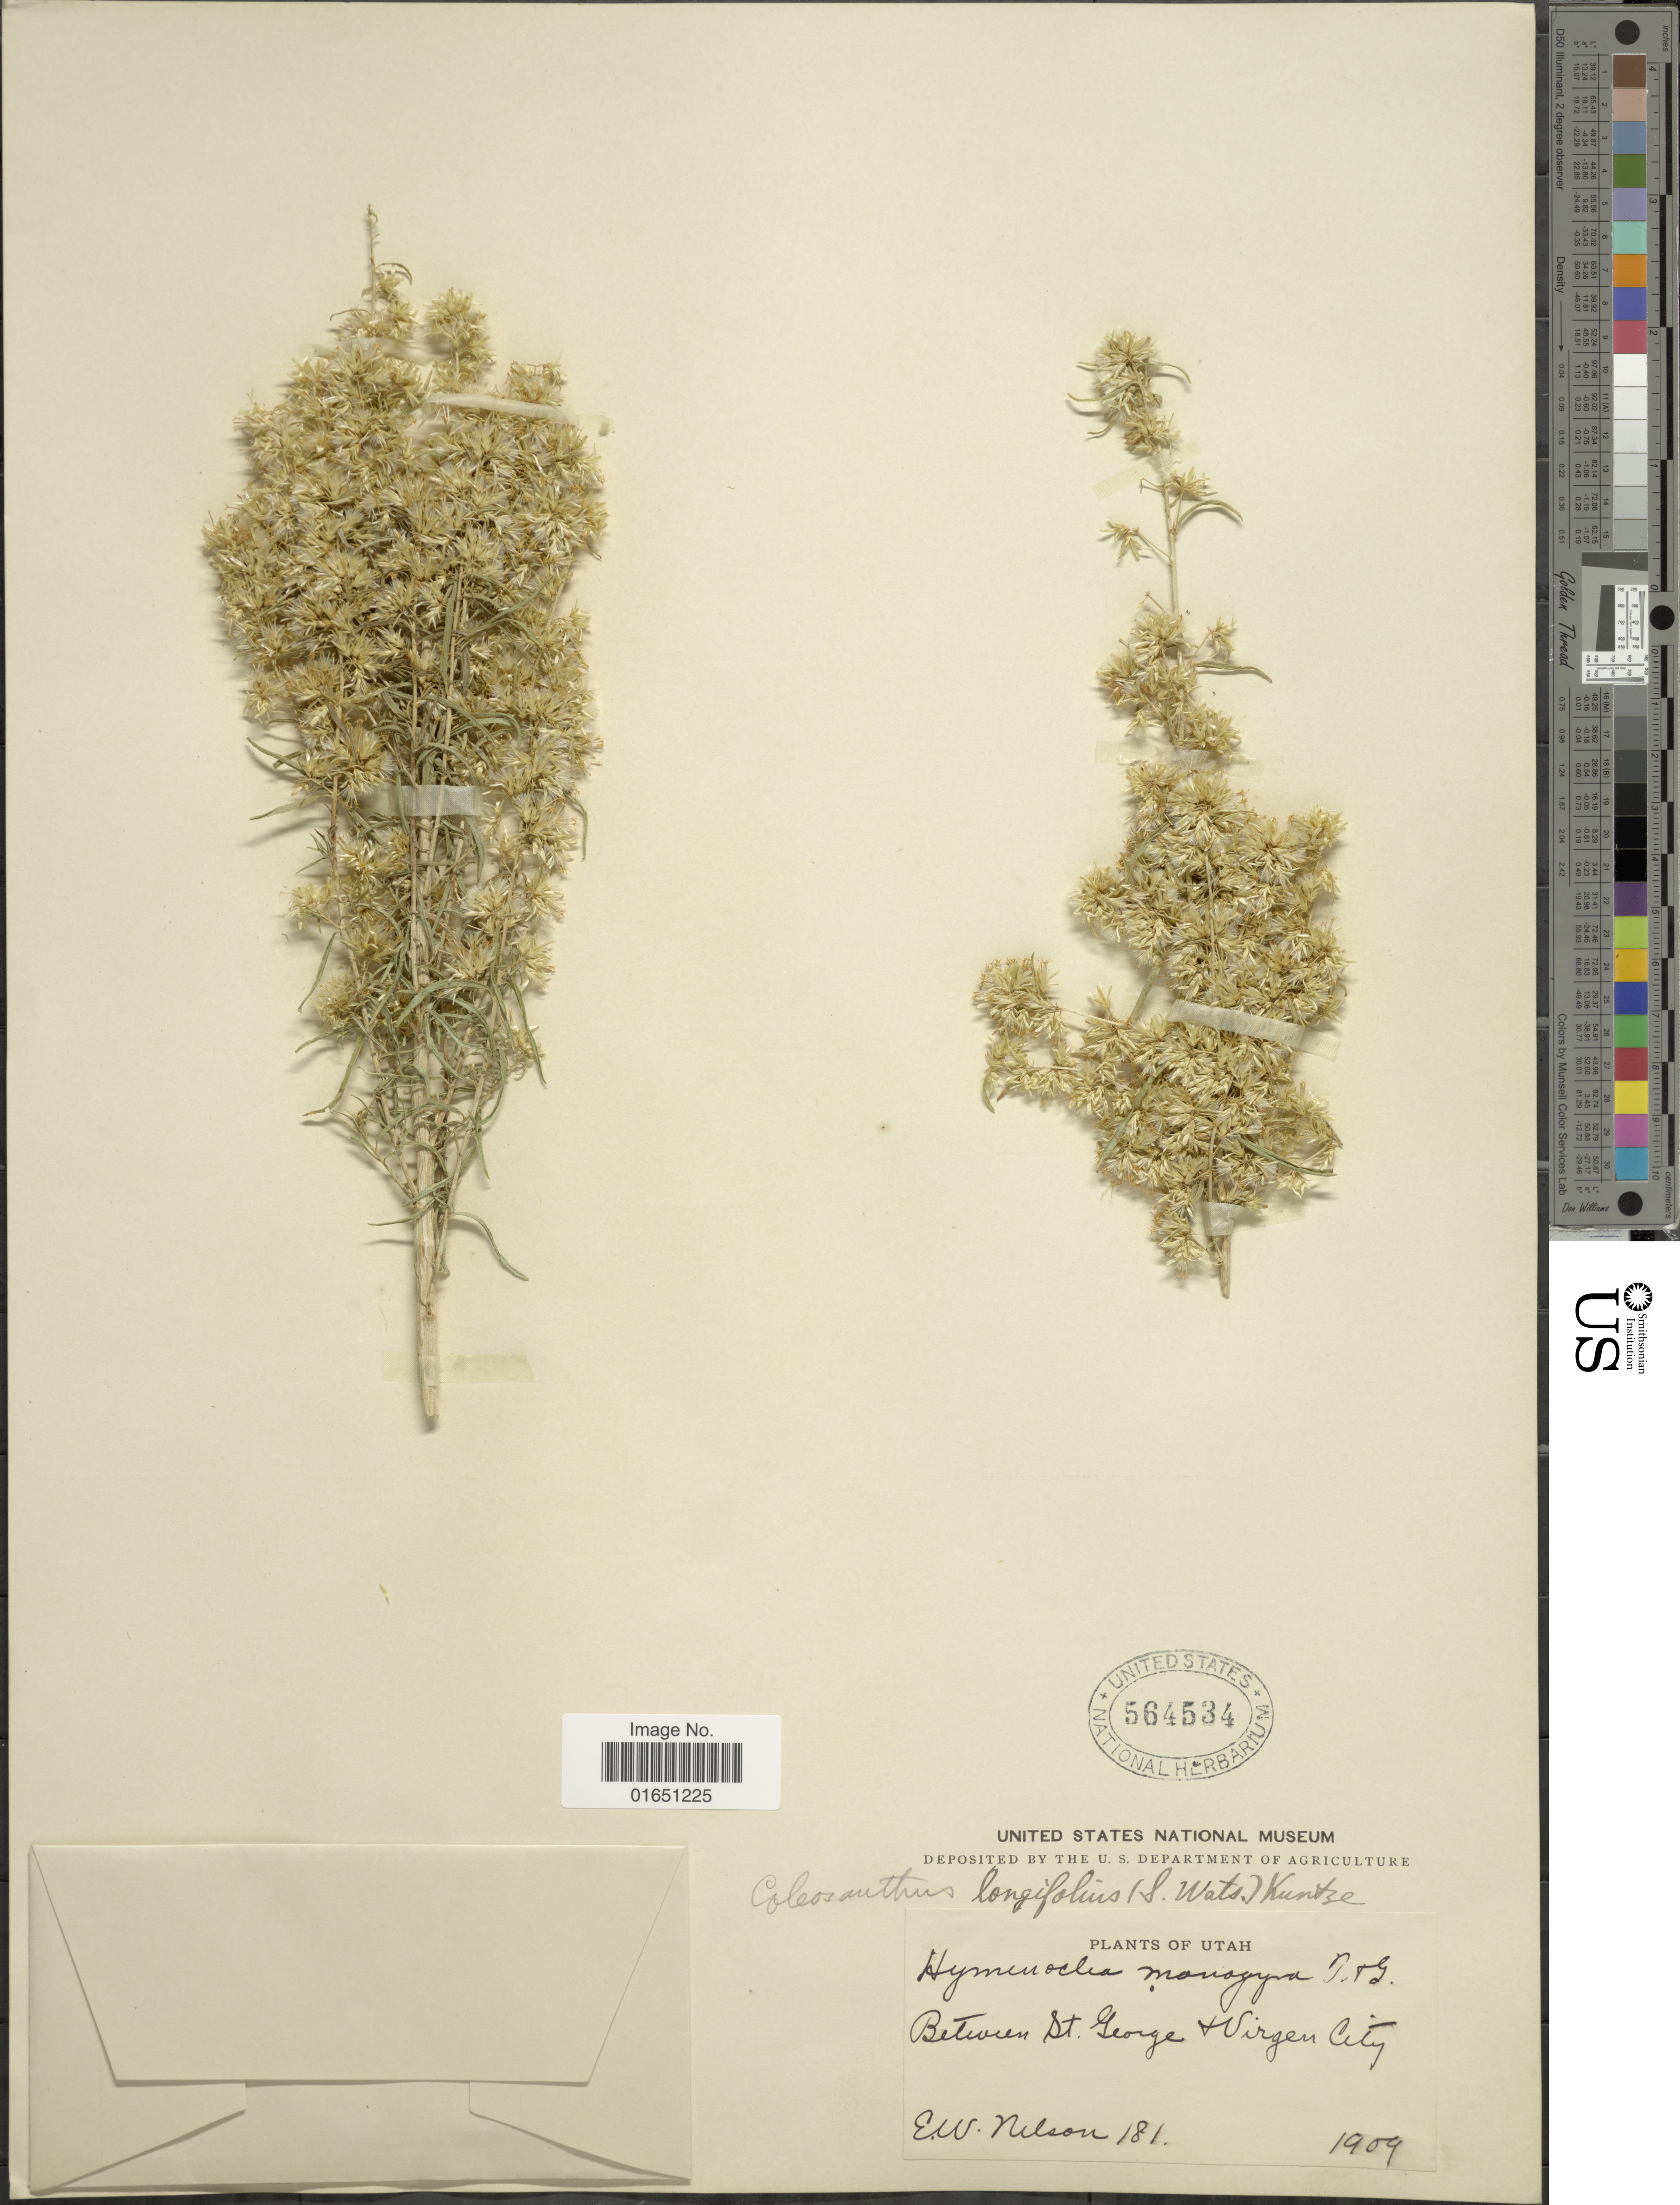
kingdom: Plantae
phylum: Tracheophyta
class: Magnoliopsida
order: Asterales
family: Asteraceae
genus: Brickellia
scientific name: Brickellia longifolia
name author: S. Watson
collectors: E. W. Nelson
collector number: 181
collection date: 1909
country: United States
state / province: Utah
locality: Between St. George & Virgen City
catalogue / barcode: US 564534